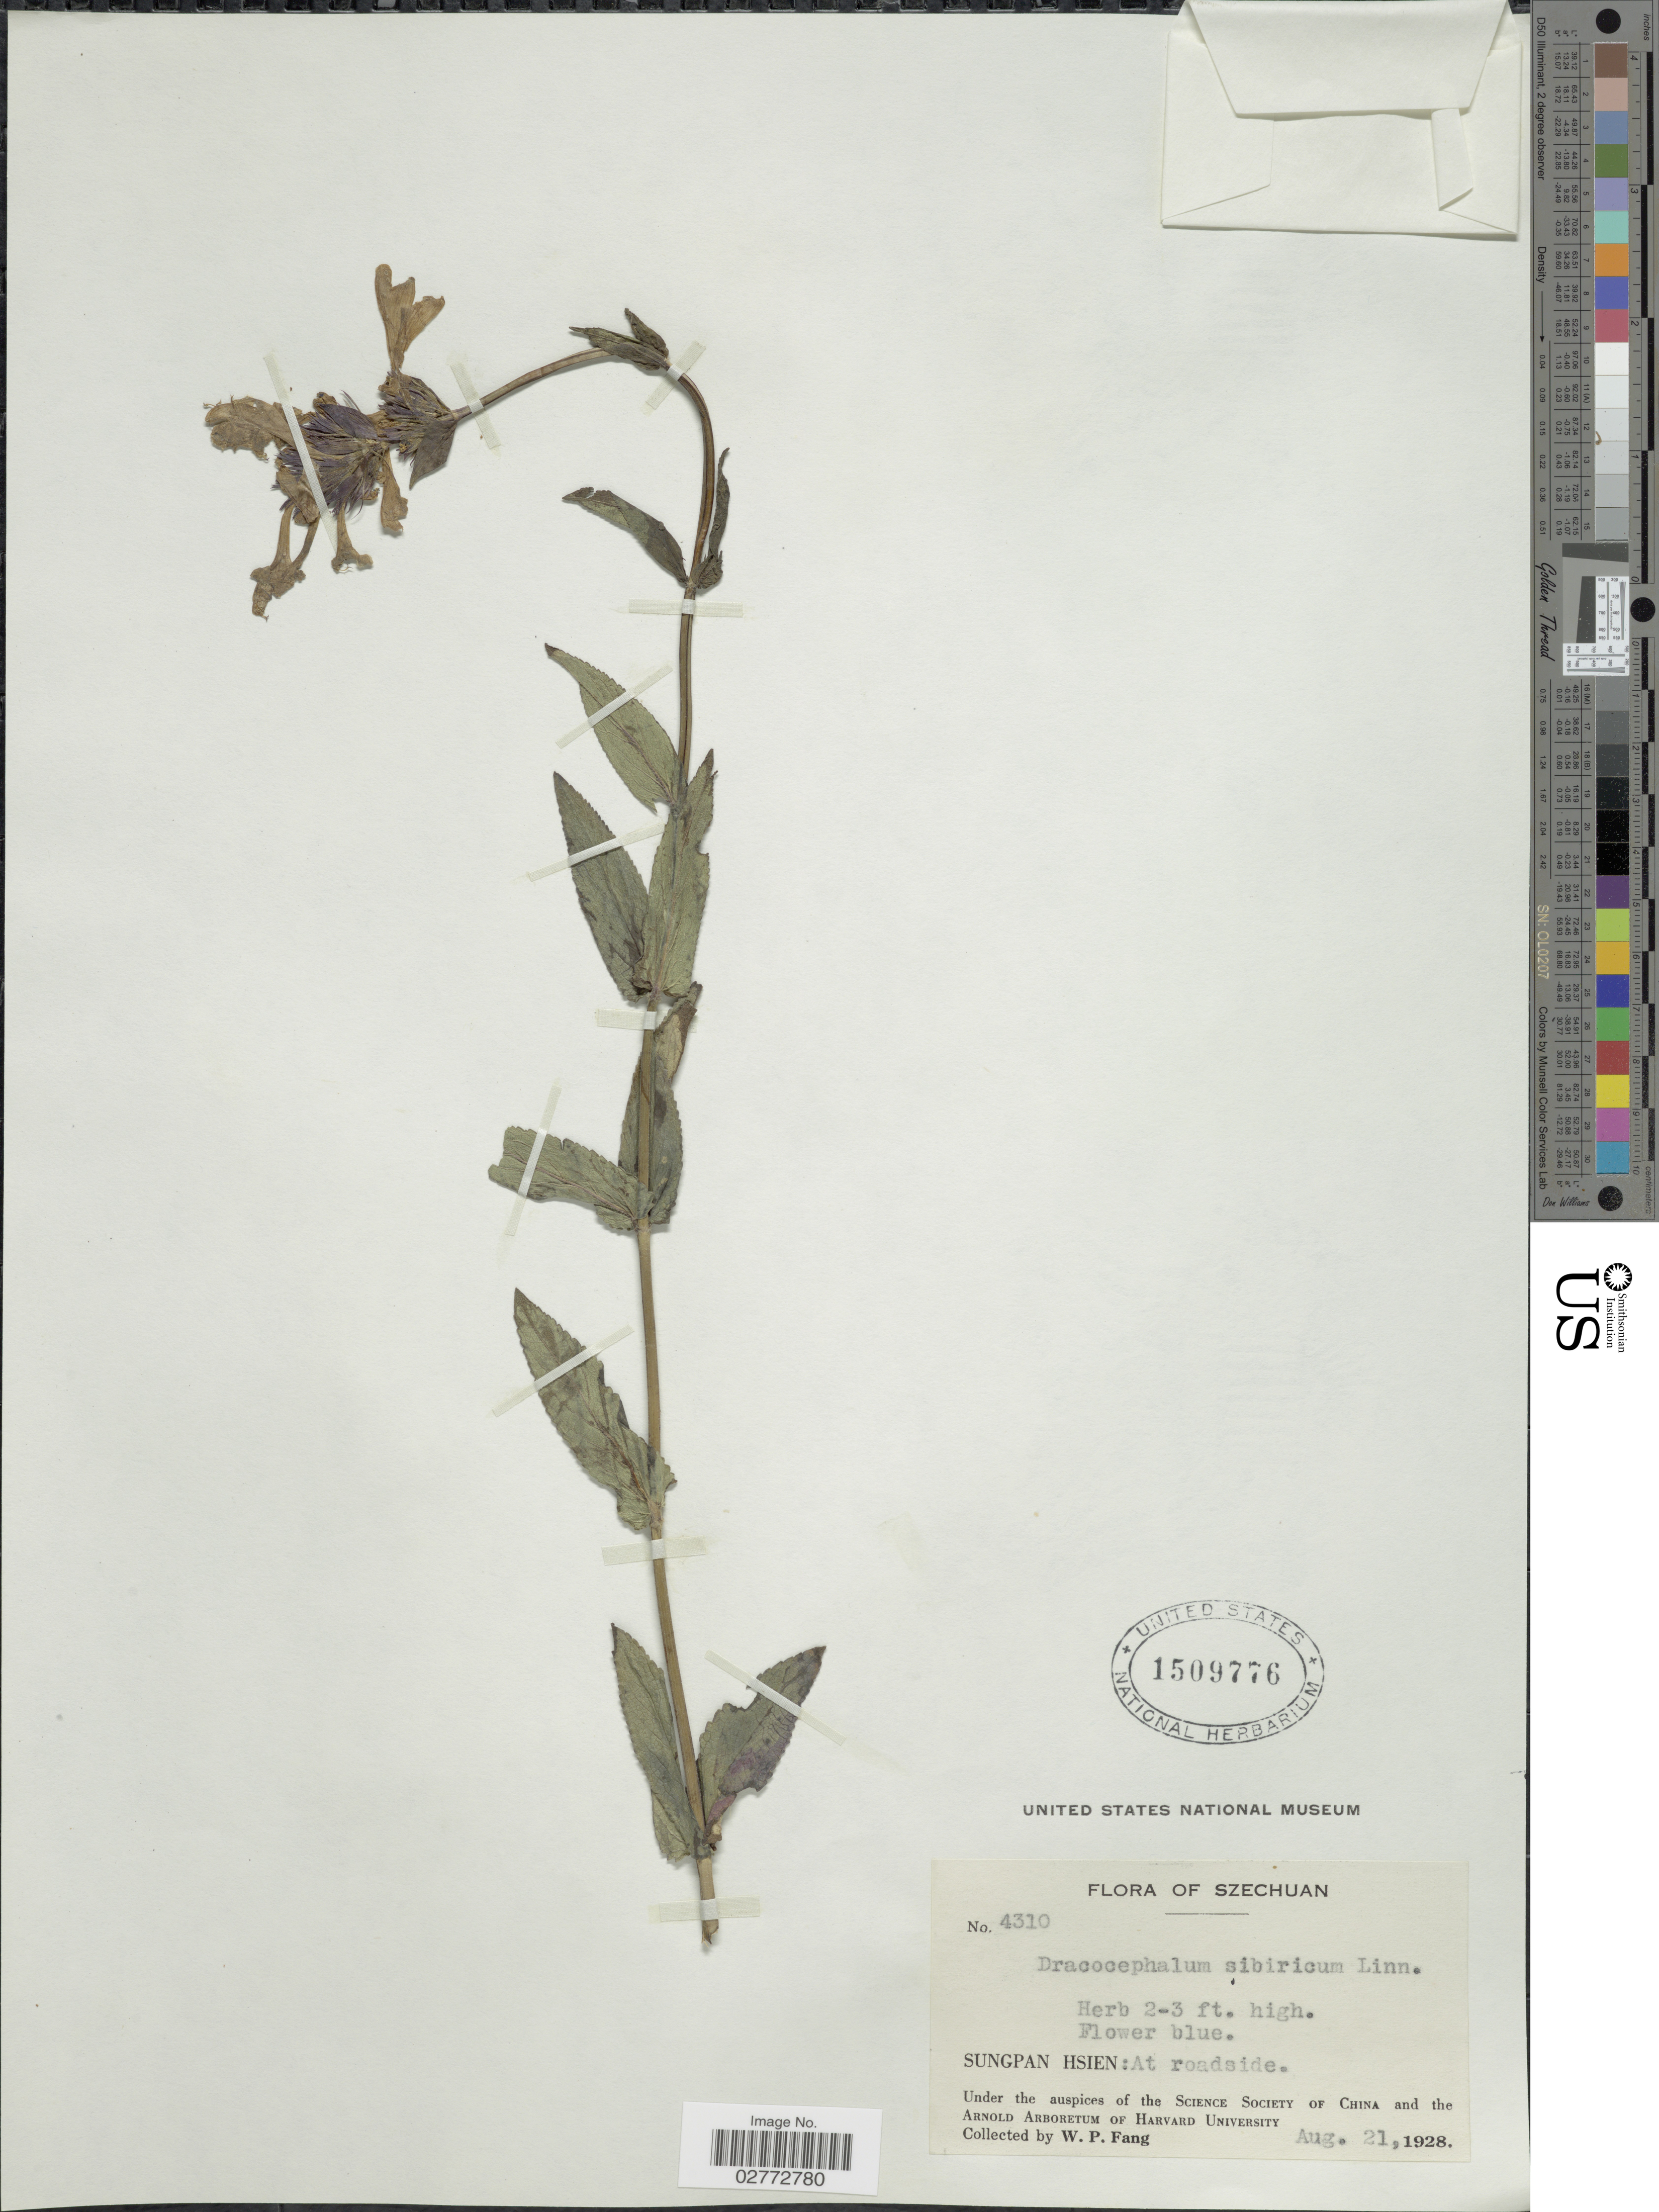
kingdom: Plantae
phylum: Tracheophyta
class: Magnoliopsida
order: Lamiales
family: Lamiaceae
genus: Dracocephalum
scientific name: Dracocephalum sibiricum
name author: (L.) L.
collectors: W. P. Fang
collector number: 4310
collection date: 1928-08-21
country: China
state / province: Sichuan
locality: Szechuan. Sungpan Hsien: At roadside.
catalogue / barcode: US 1509776